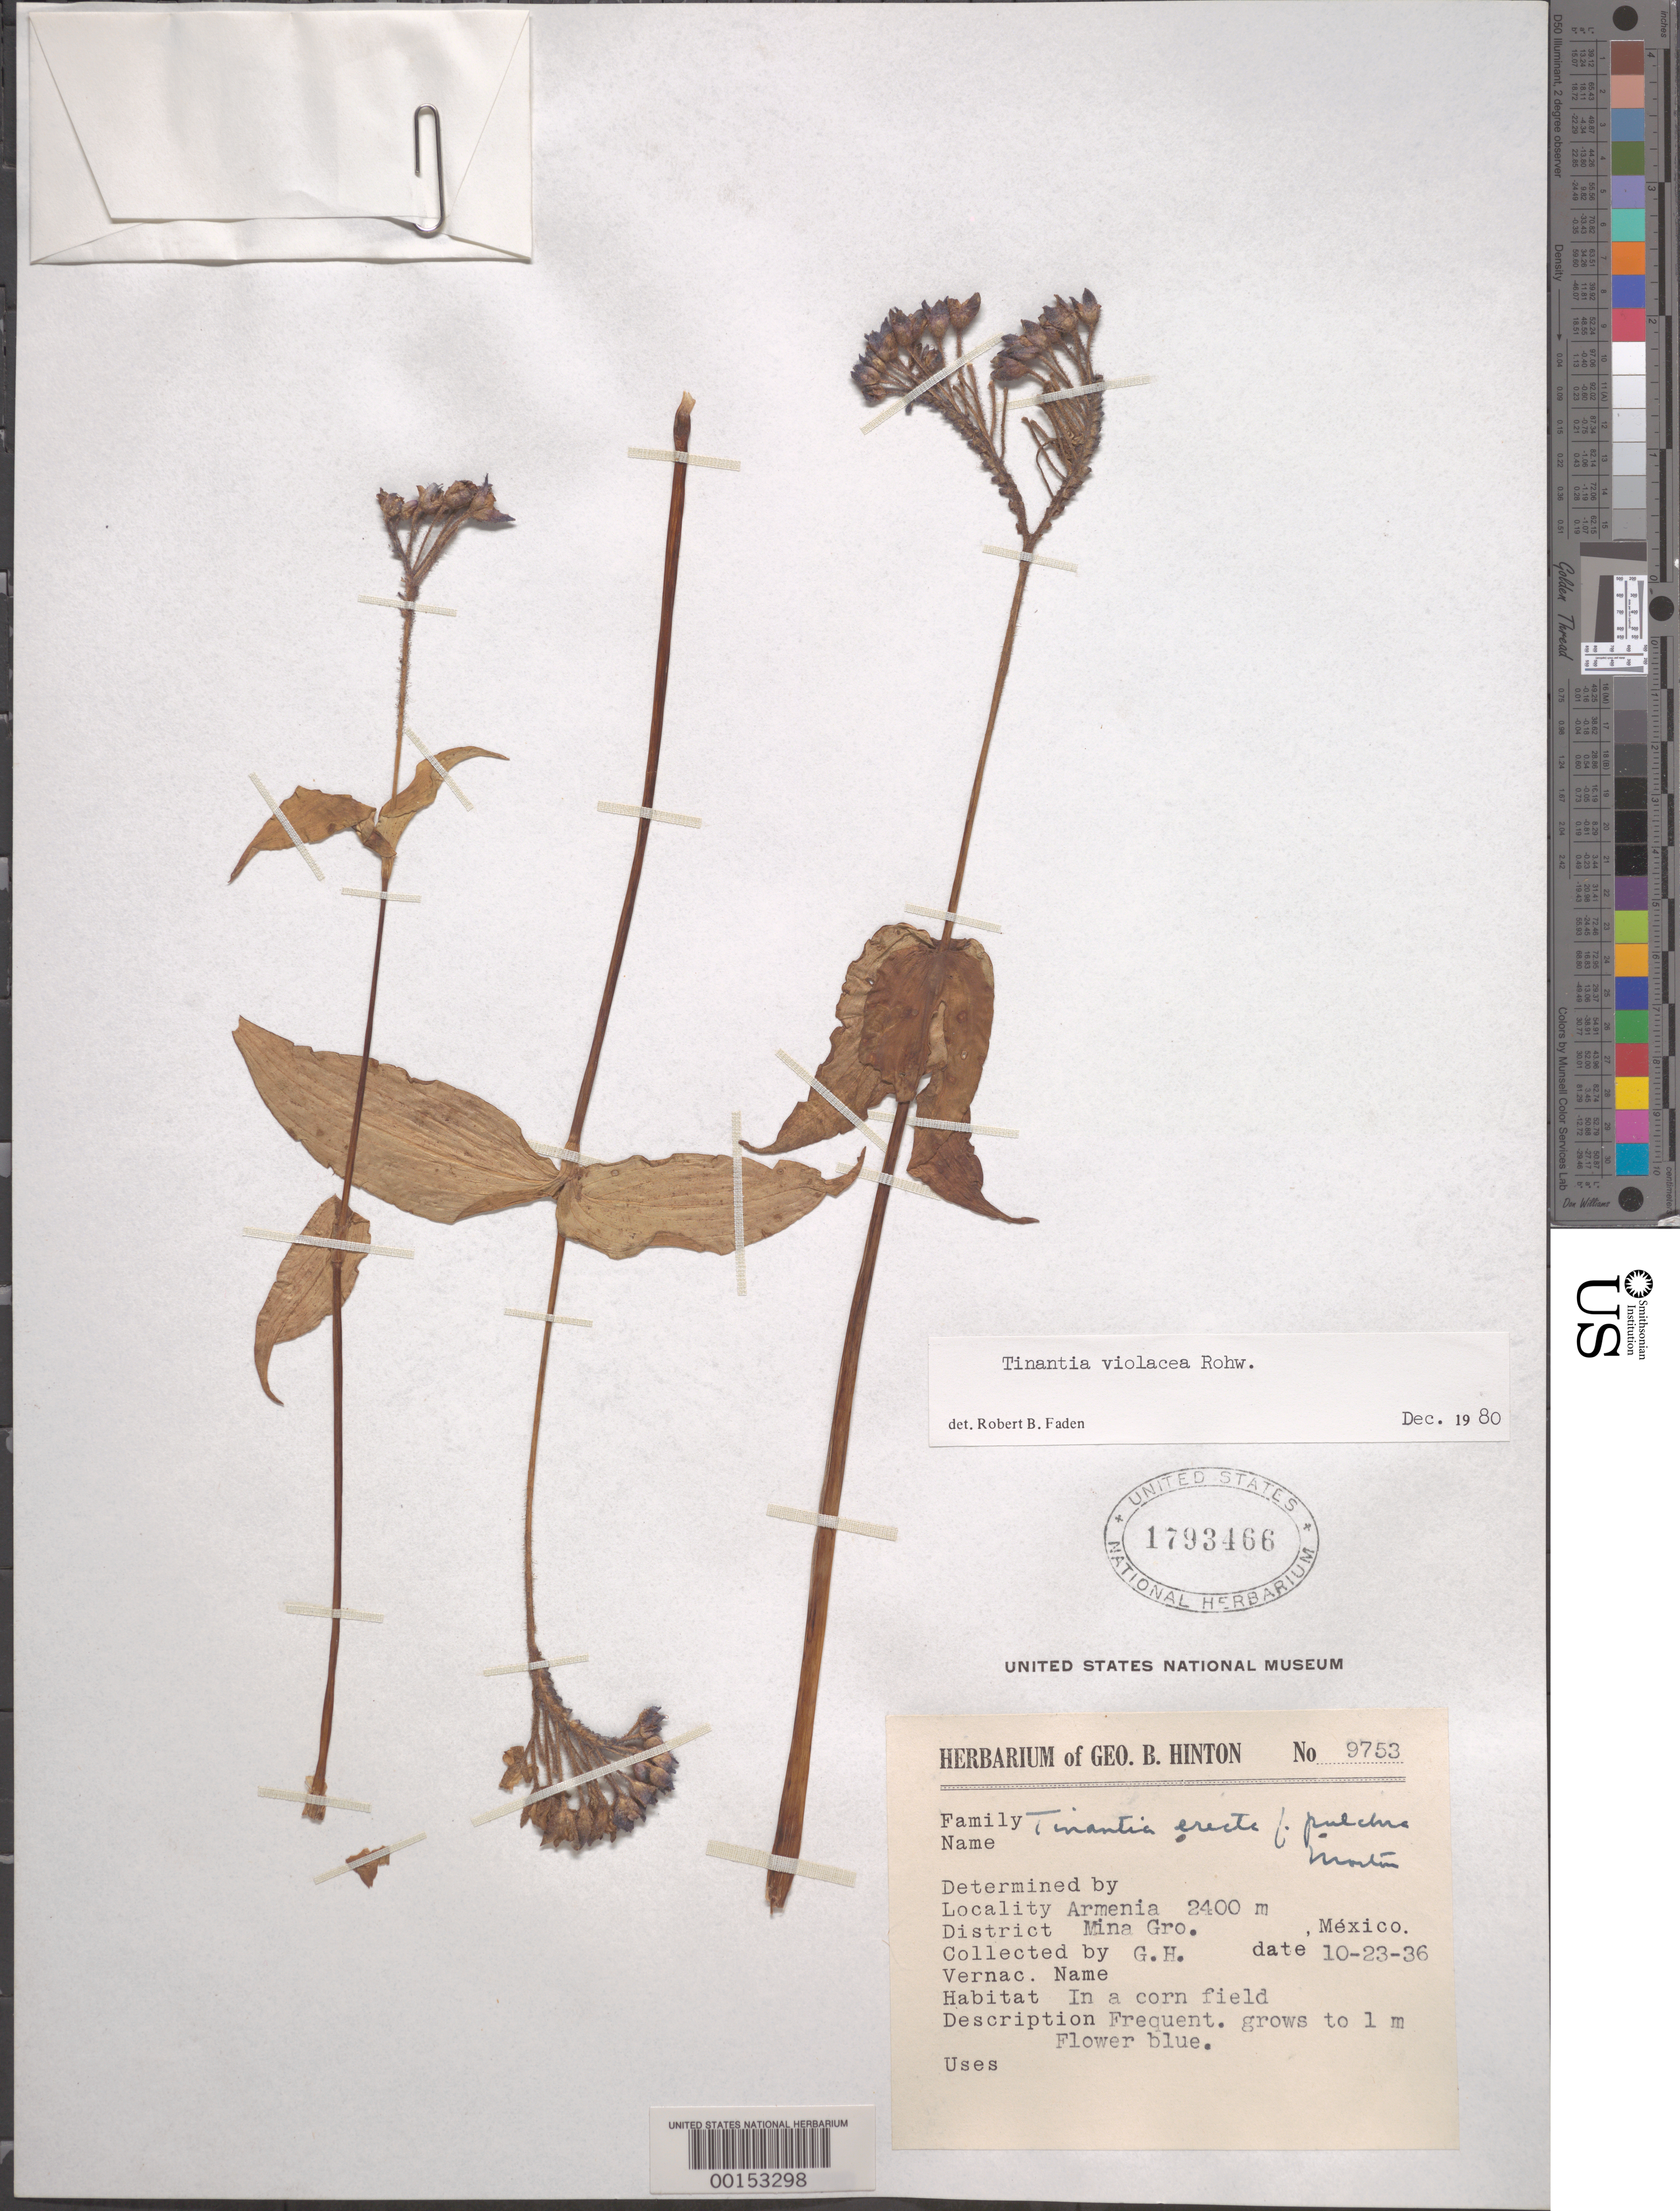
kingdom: Plantae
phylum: Tracheophyta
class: Liliopsida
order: Commelinales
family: Commelinaceae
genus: Tinantia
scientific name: Tinantia violacea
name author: Rohweder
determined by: Faden, Robert B., (US), Smithsonian Institution - National Museum of Natural History (UNITED STATES)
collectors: G. B. Hinton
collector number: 9753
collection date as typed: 23 Oct 1936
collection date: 1936-10-23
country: Mexico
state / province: Guerrero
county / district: Mina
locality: Armenia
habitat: Cornfield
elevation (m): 2400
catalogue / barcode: US 1793466